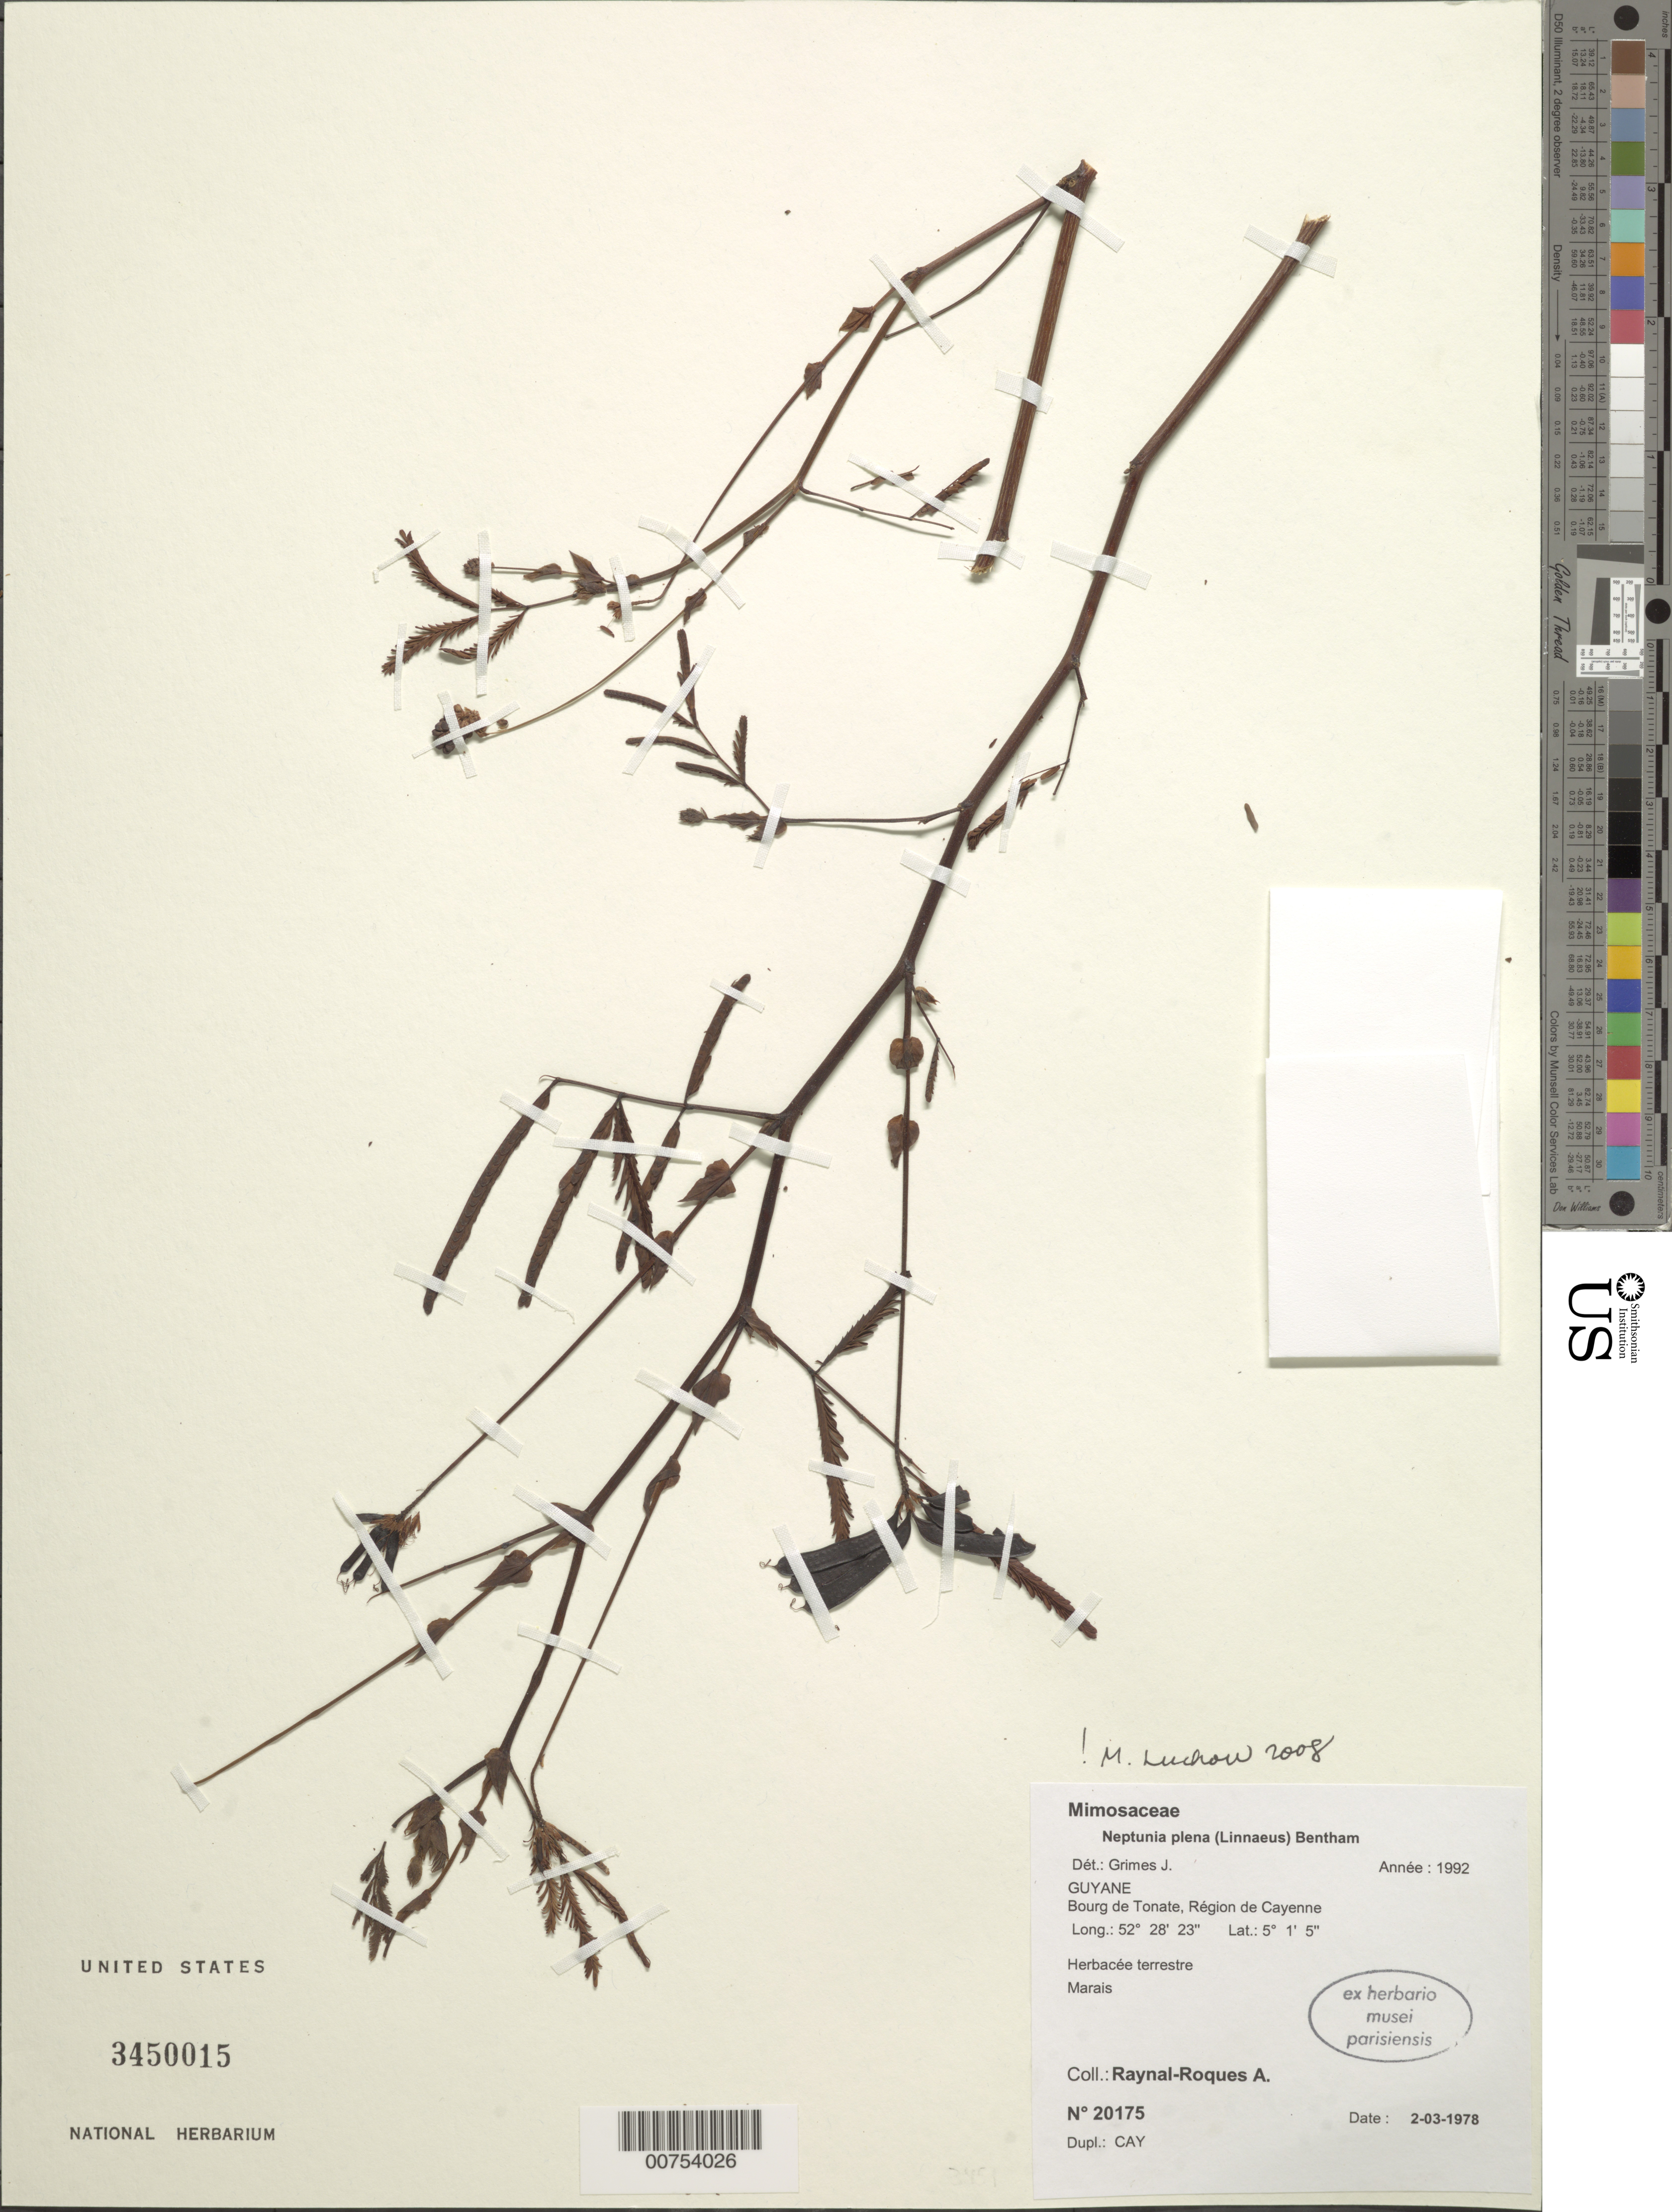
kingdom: Plantae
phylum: Tracheophyta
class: Magnoliopsida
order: Fabales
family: Fabaceae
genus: Neptunia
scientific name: Neptunia plena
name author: (L.) Benth.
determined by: Grimes, J.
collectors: A. M. Raynal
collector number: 20175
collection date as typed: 2-Mar-78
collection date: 1978-03-02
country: French Guiana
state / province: Cayenne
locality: Cayenne, Bourg de Tonate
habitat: Marsh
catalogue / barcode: US 3450015